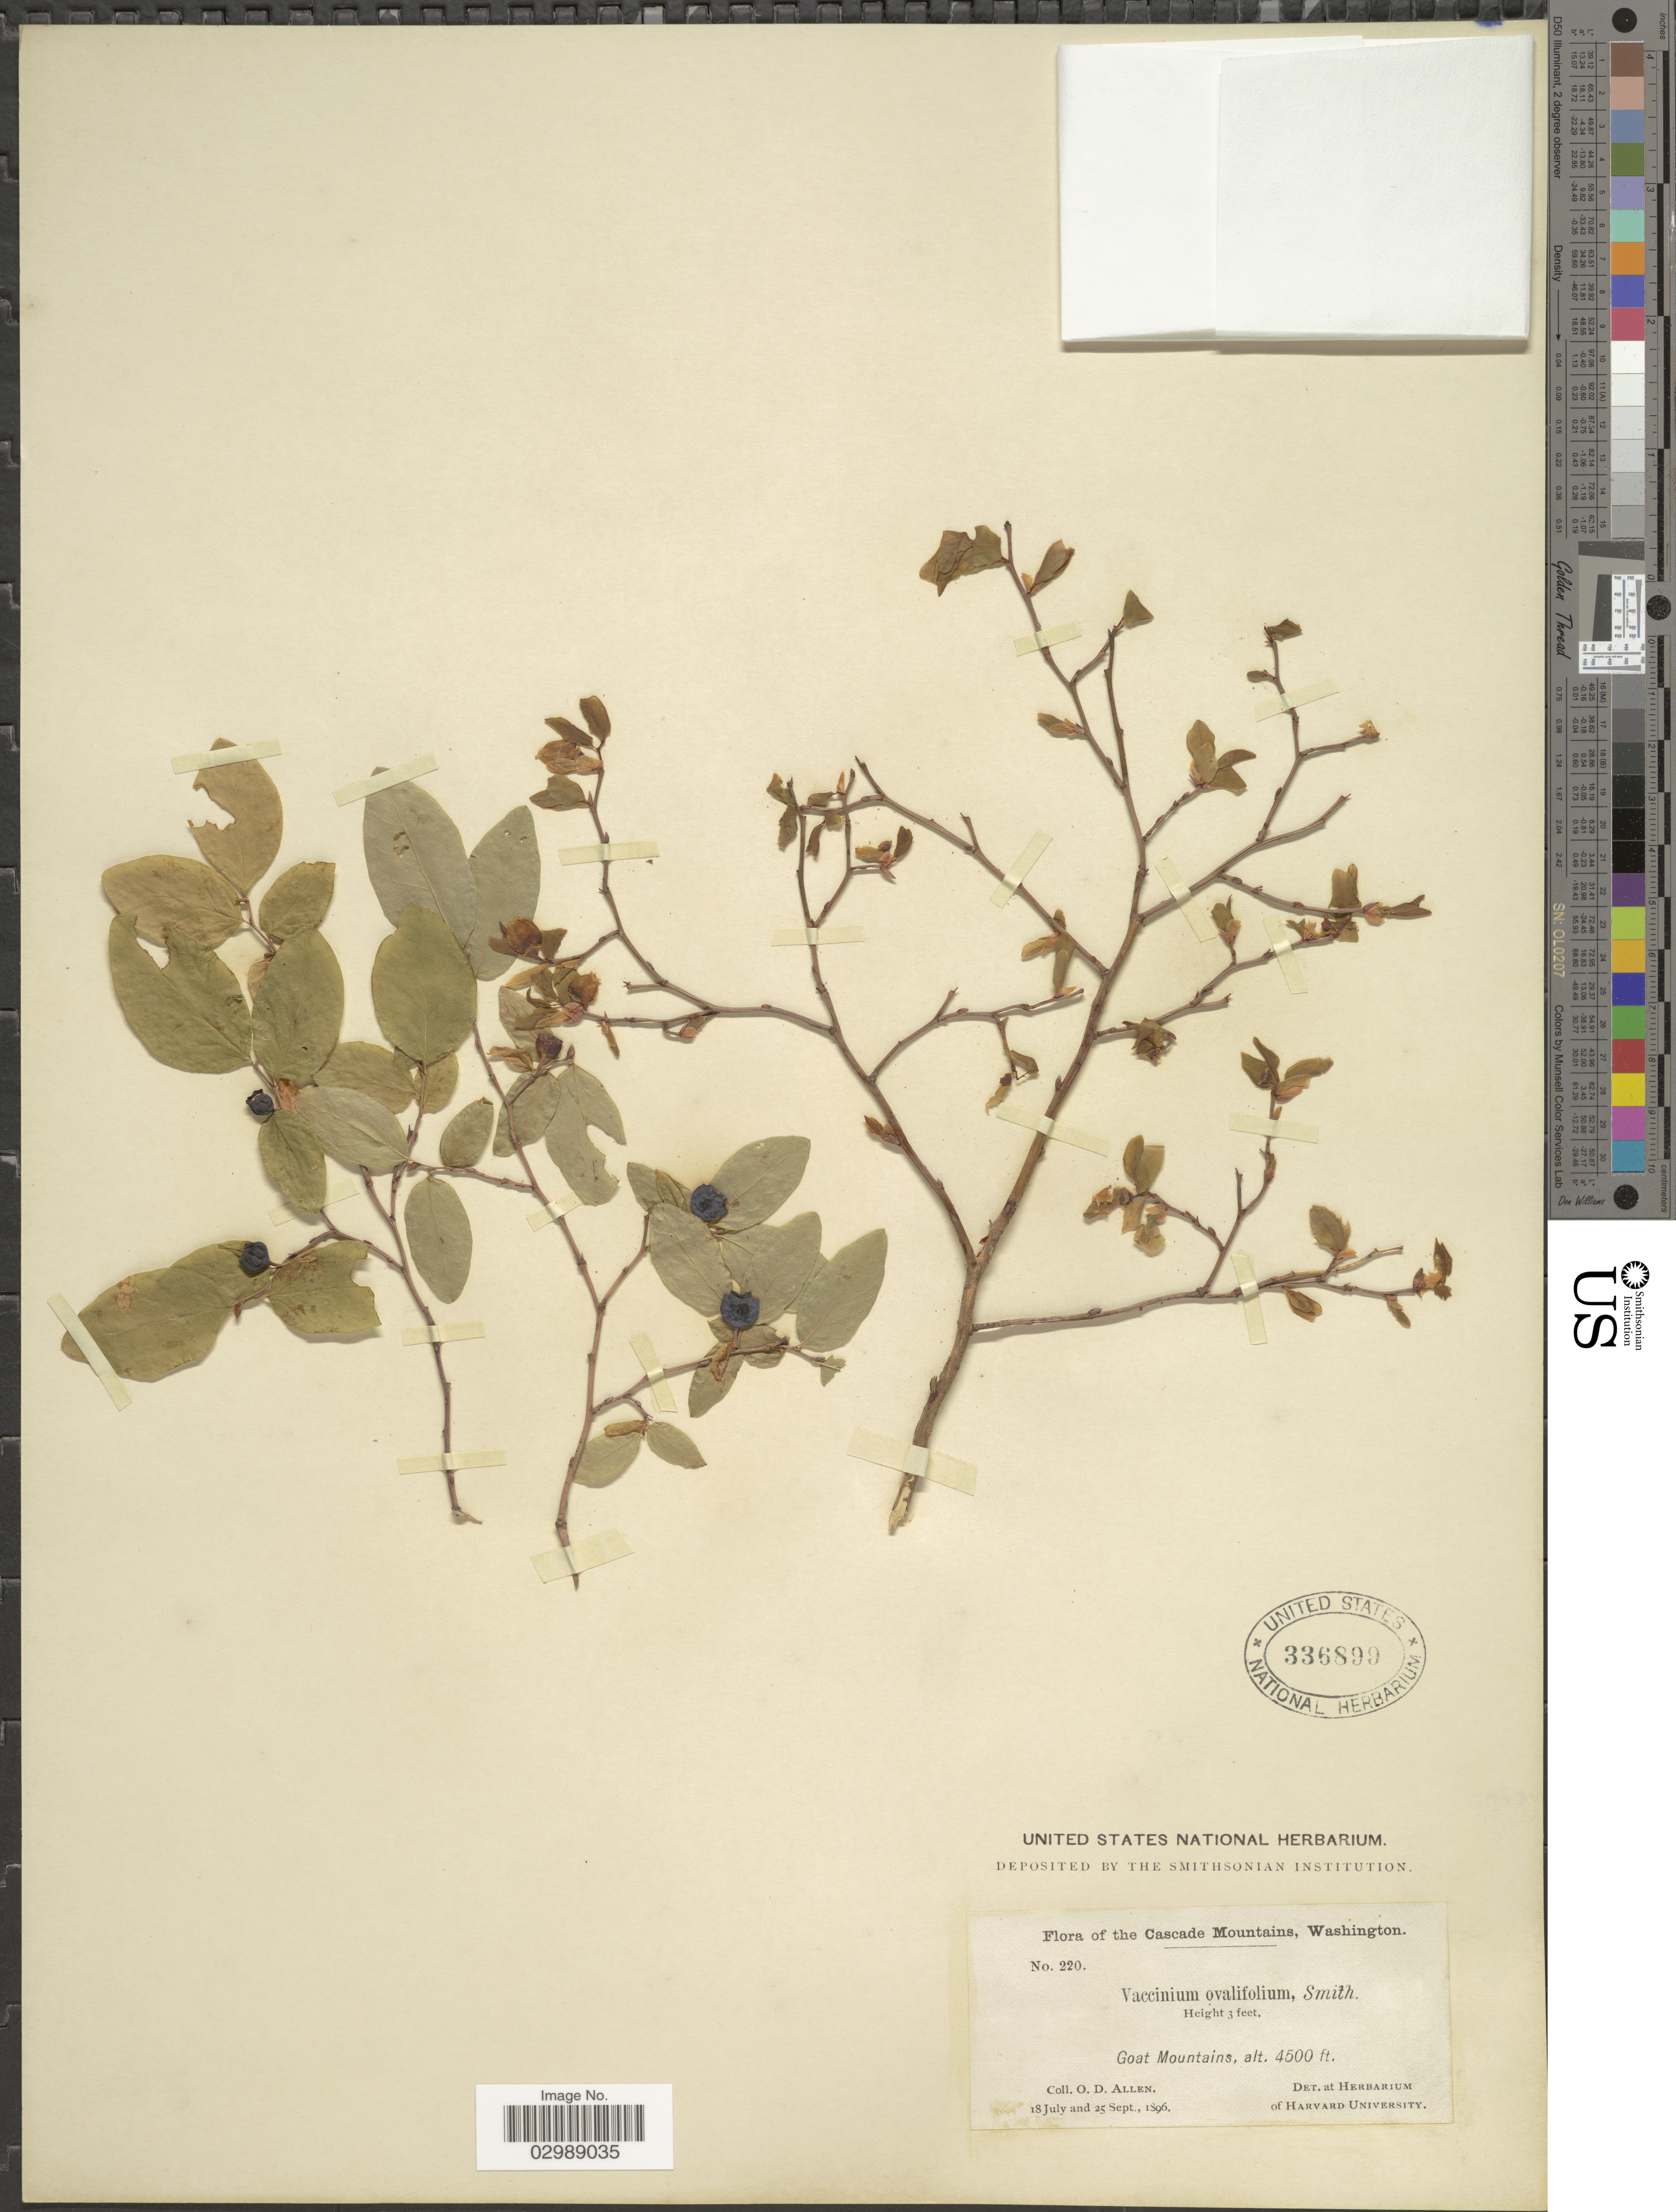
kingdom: Plantae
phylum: Tracheophyta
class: Magnoliopsida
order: Ericales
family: Ericaceae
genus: Vaccinium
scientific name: Vaccinium ovalifolium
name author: Sm.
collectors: O. D. Allen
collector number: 220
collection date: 1896-07-18/1896-09-25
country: United States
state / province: Washington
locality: Cascade Mountains. Goat Mountains.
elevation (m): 1372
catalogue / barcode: US 336899